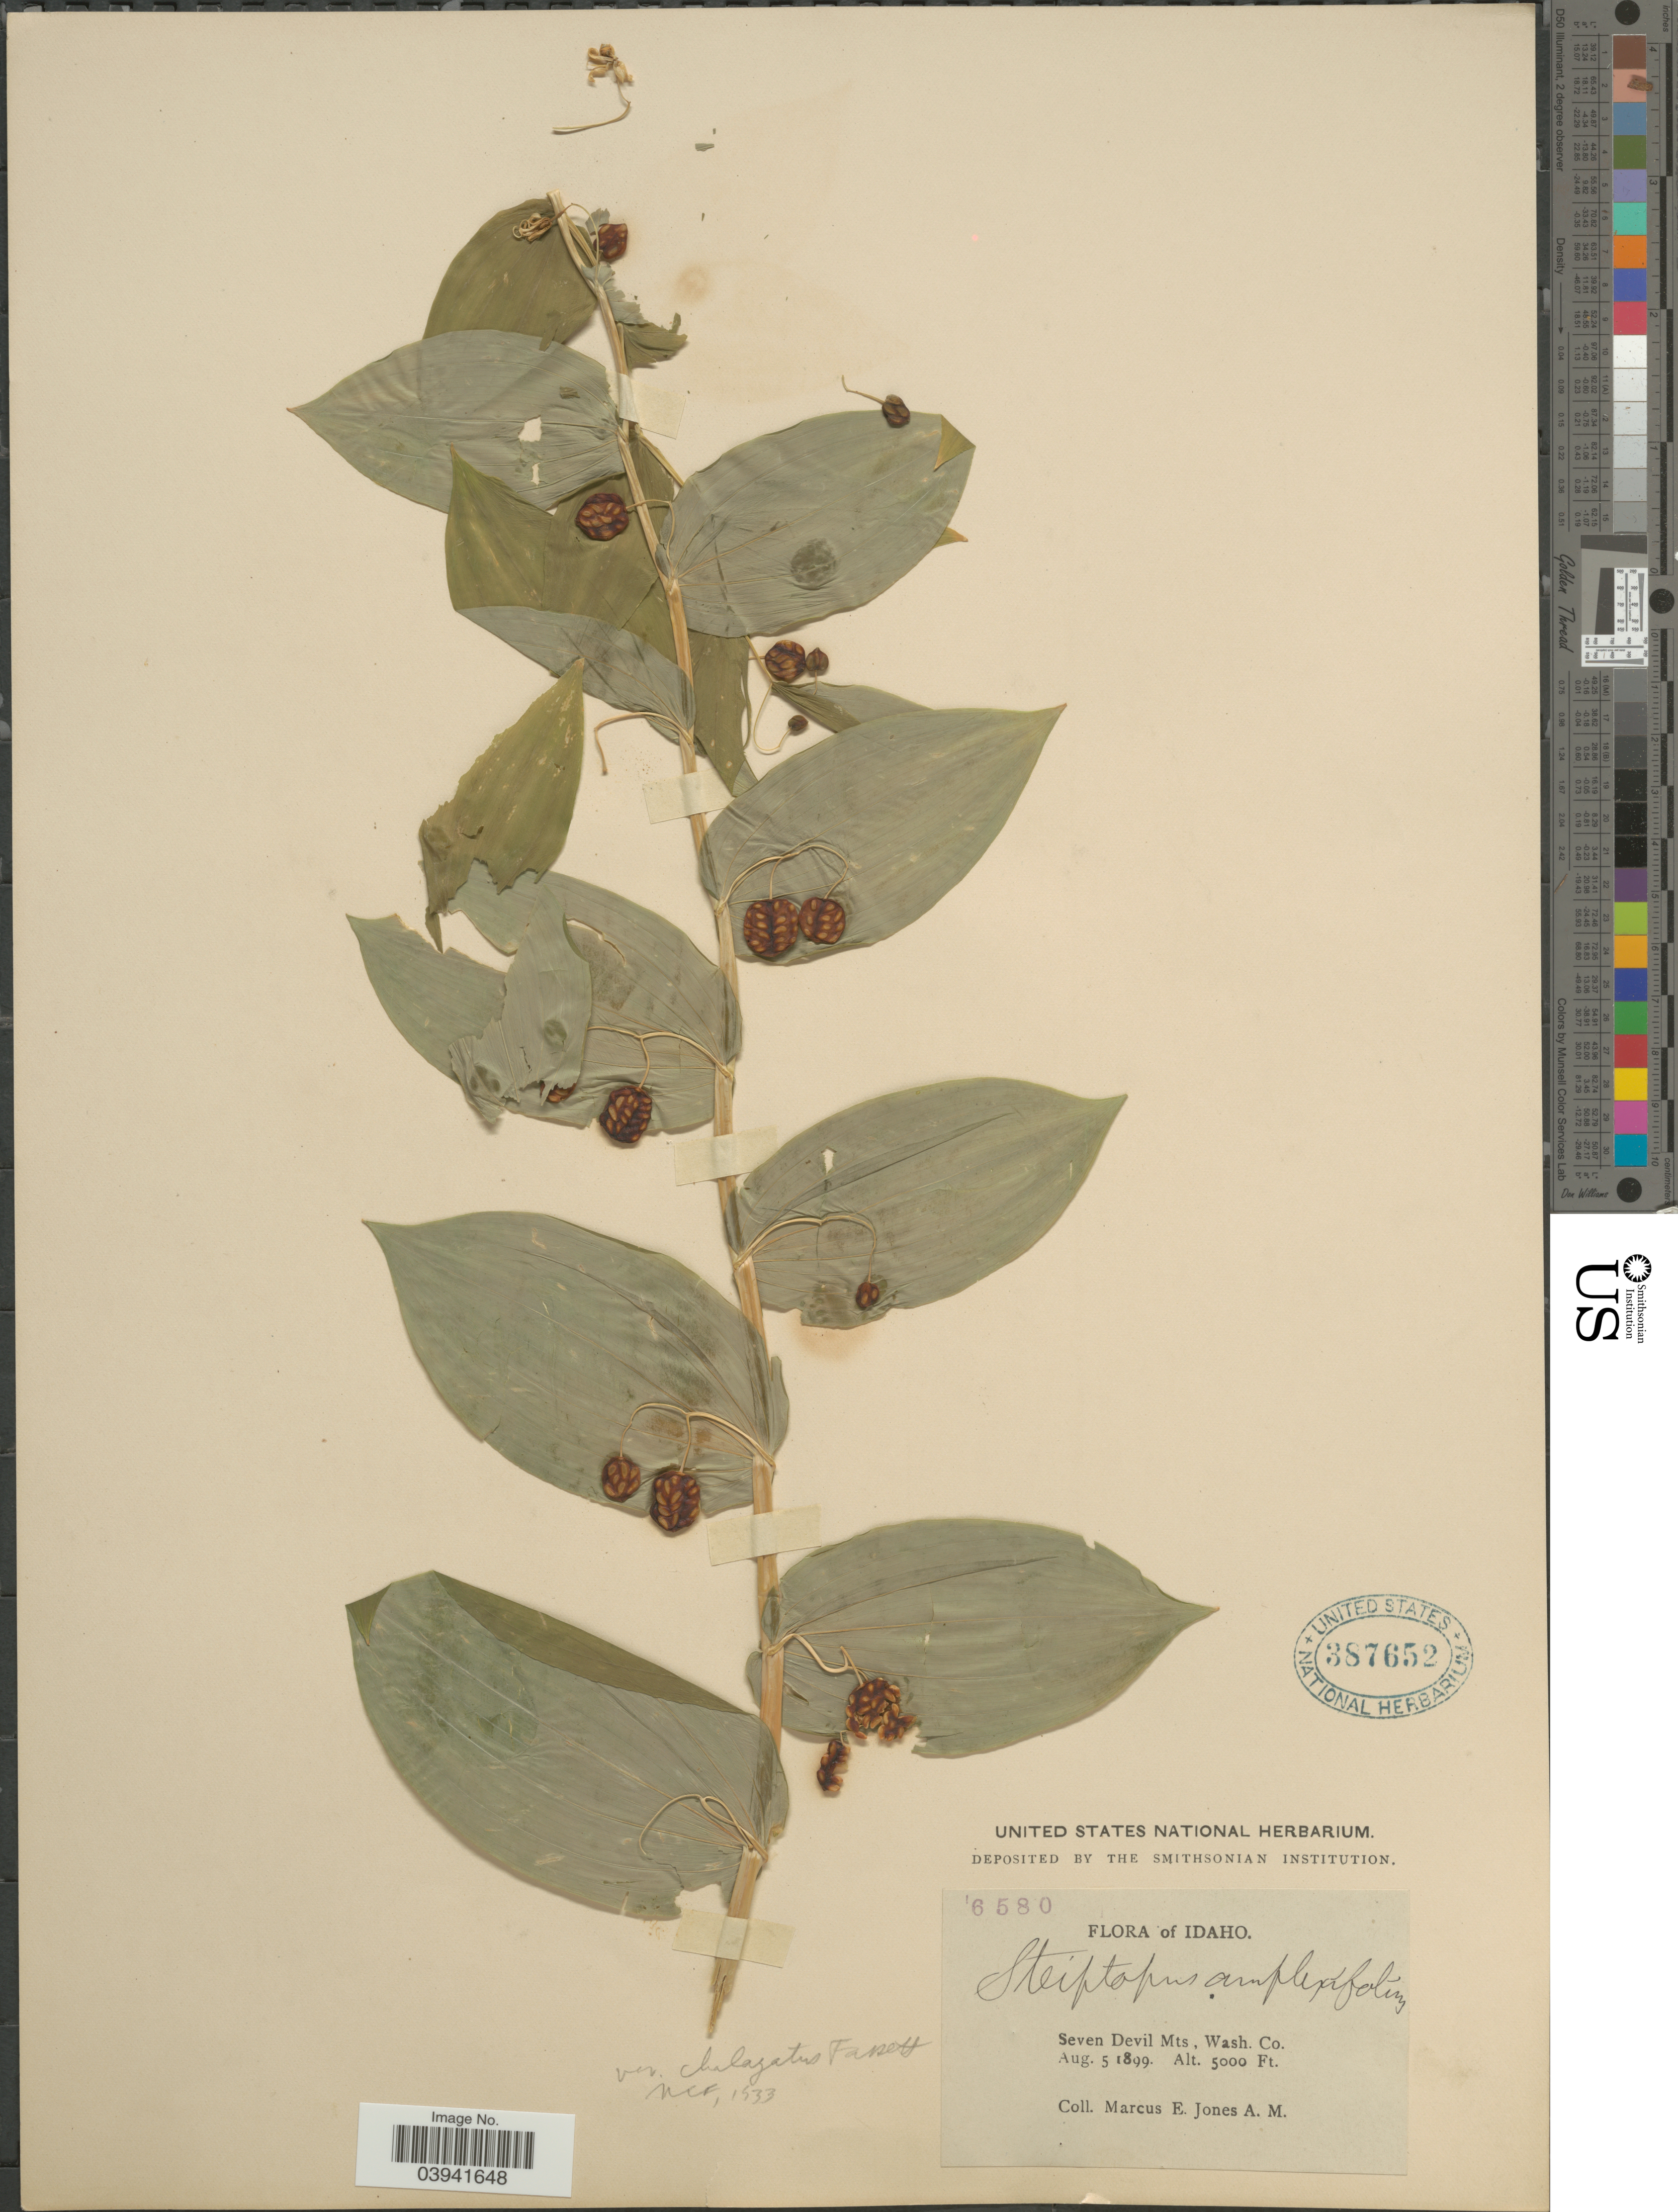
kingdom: Plantae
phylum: Tracheophyta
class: Liliopsida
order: Liliales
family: Liliaceae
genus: Streptopus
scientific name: Streptopus amplexifolius var. chalazatus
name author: Fassett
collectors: M. E. Jones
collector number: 6580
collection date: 1899-08-05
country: United States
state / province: Idaho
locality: Seven Devil Mts, Wash. Co.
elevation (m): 1524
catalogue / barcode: US 387652